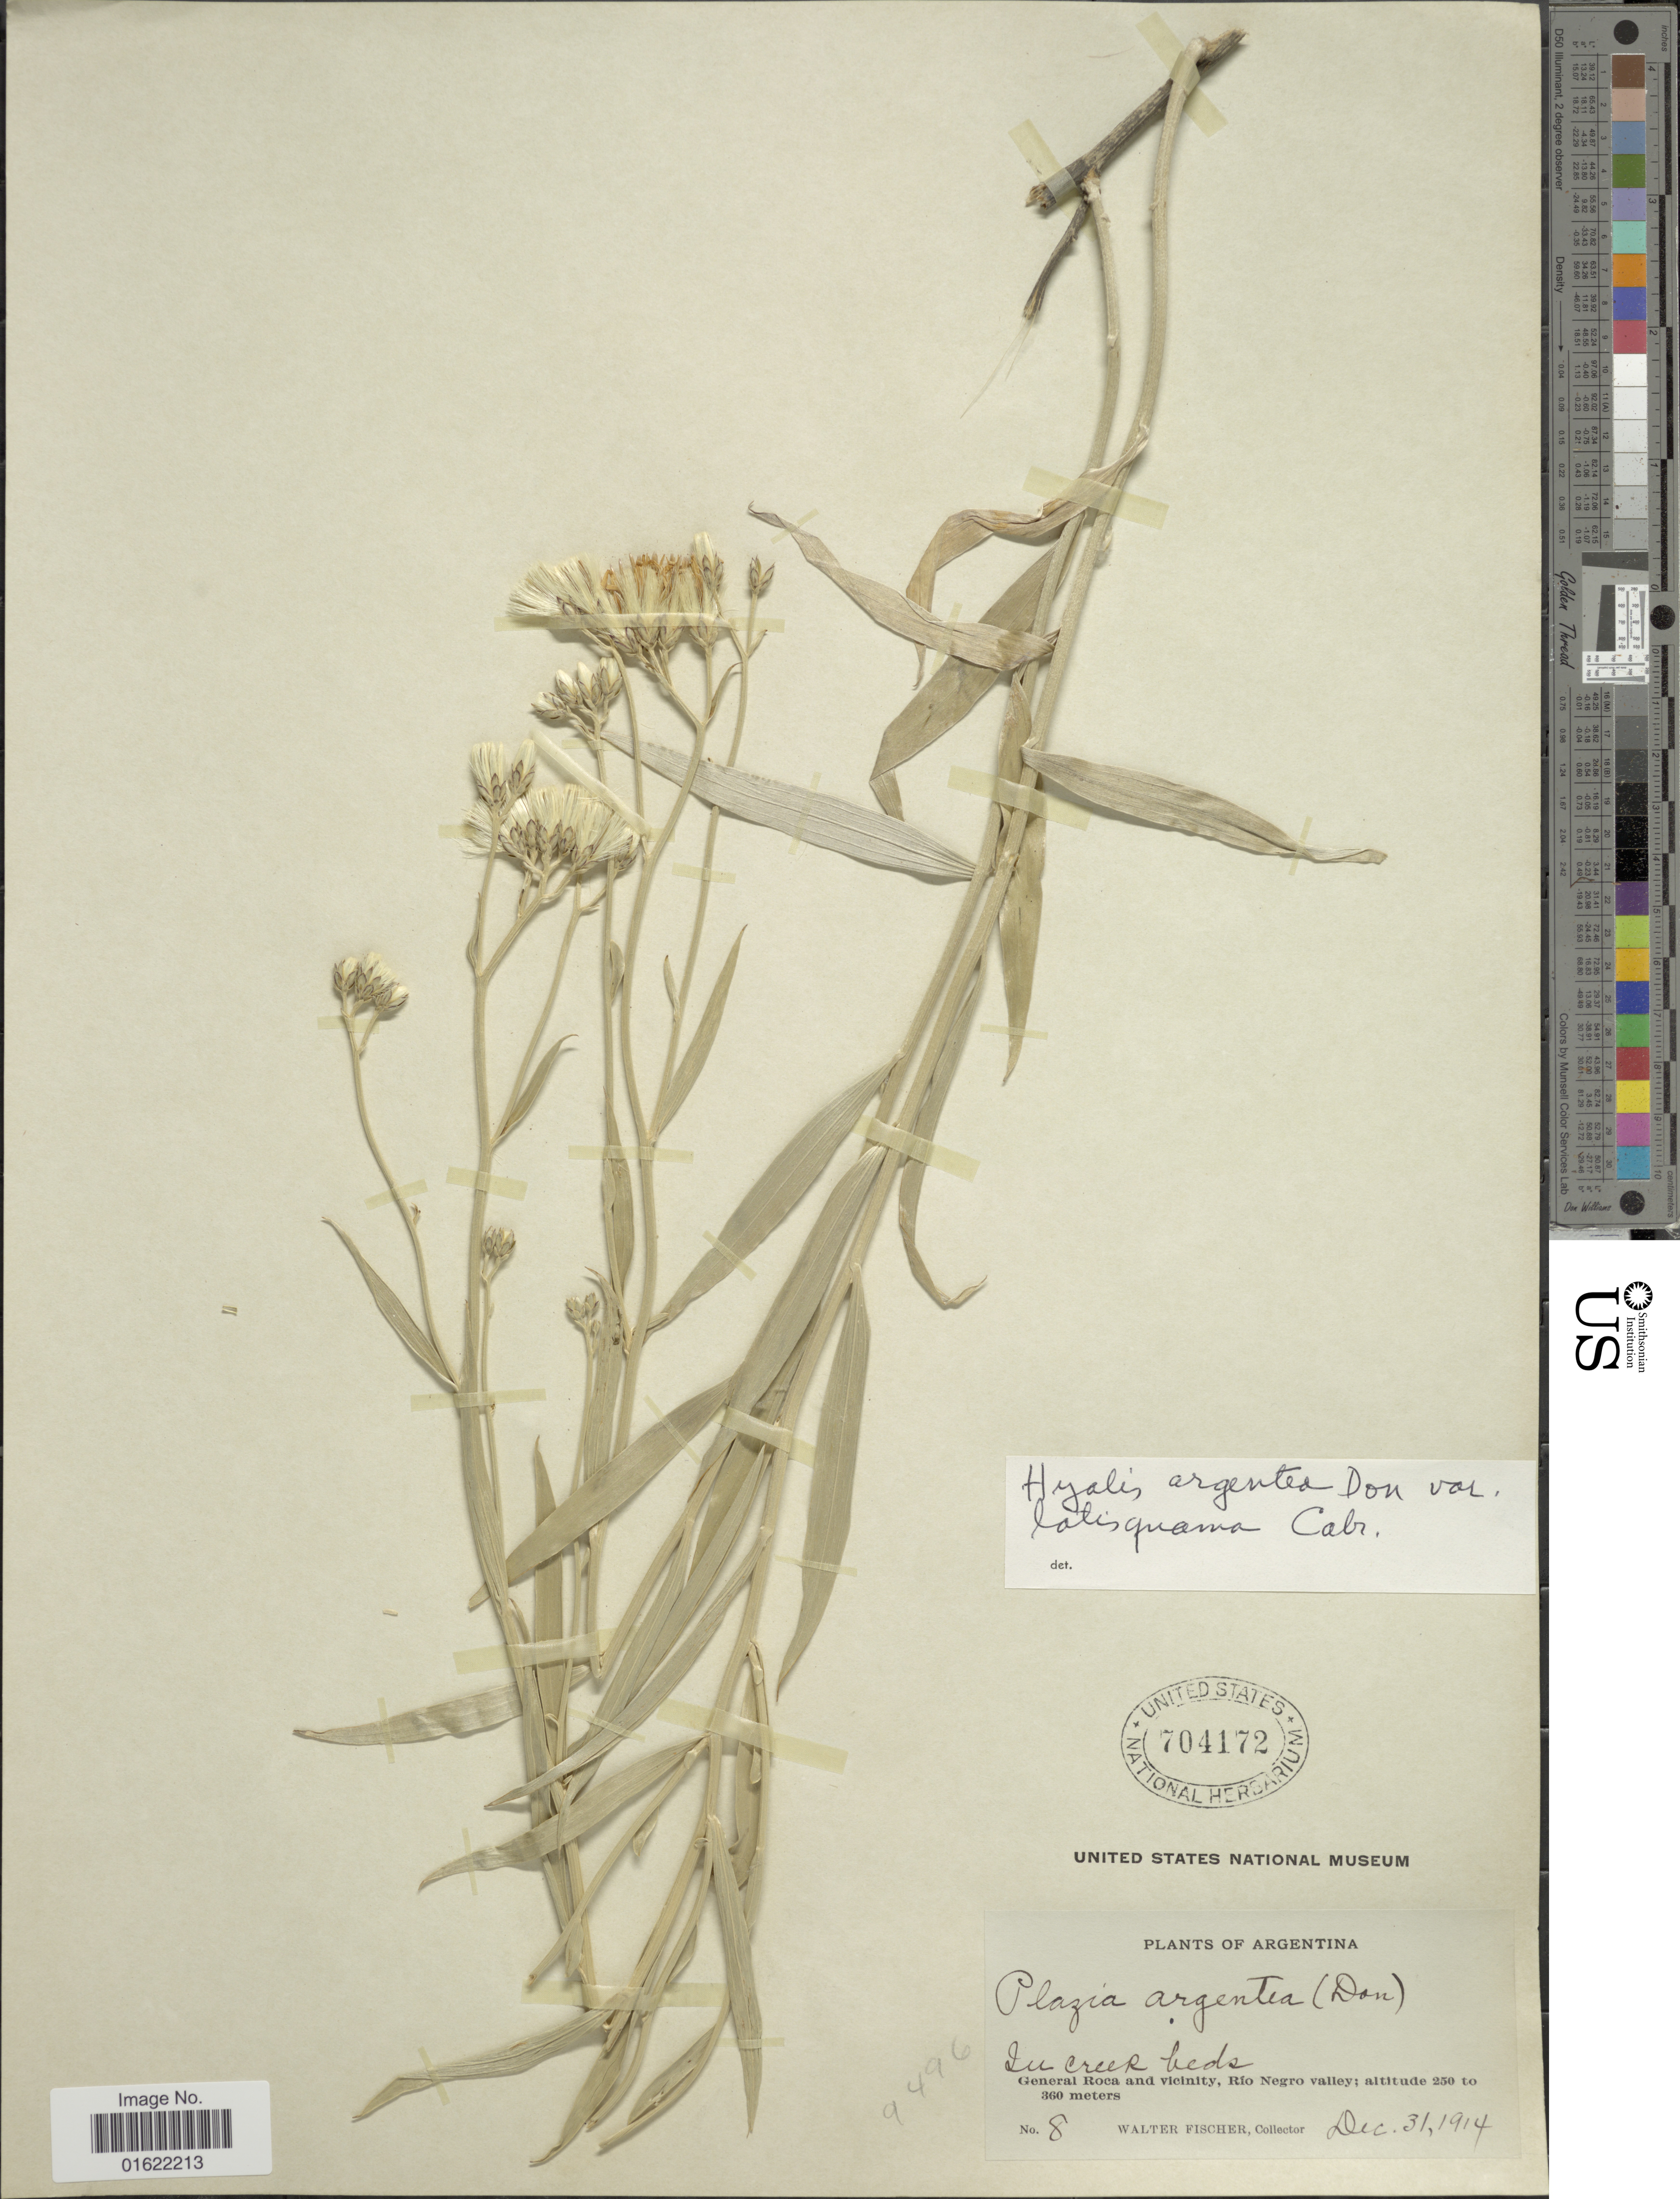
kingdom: Plantae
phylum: Tracheophyta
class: Magnoliopsida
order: Asterales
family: Asteraceae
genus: Hyalis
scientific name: Hyalis argentea var. latisquama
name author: Cabrera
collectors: W. Fischer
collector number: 8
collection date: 1914-12-31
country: Argentina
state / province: Rio Negro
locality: In creek beds. General Roca and vicinity, Rio Negro valley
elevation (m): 250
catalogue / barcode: US 704172